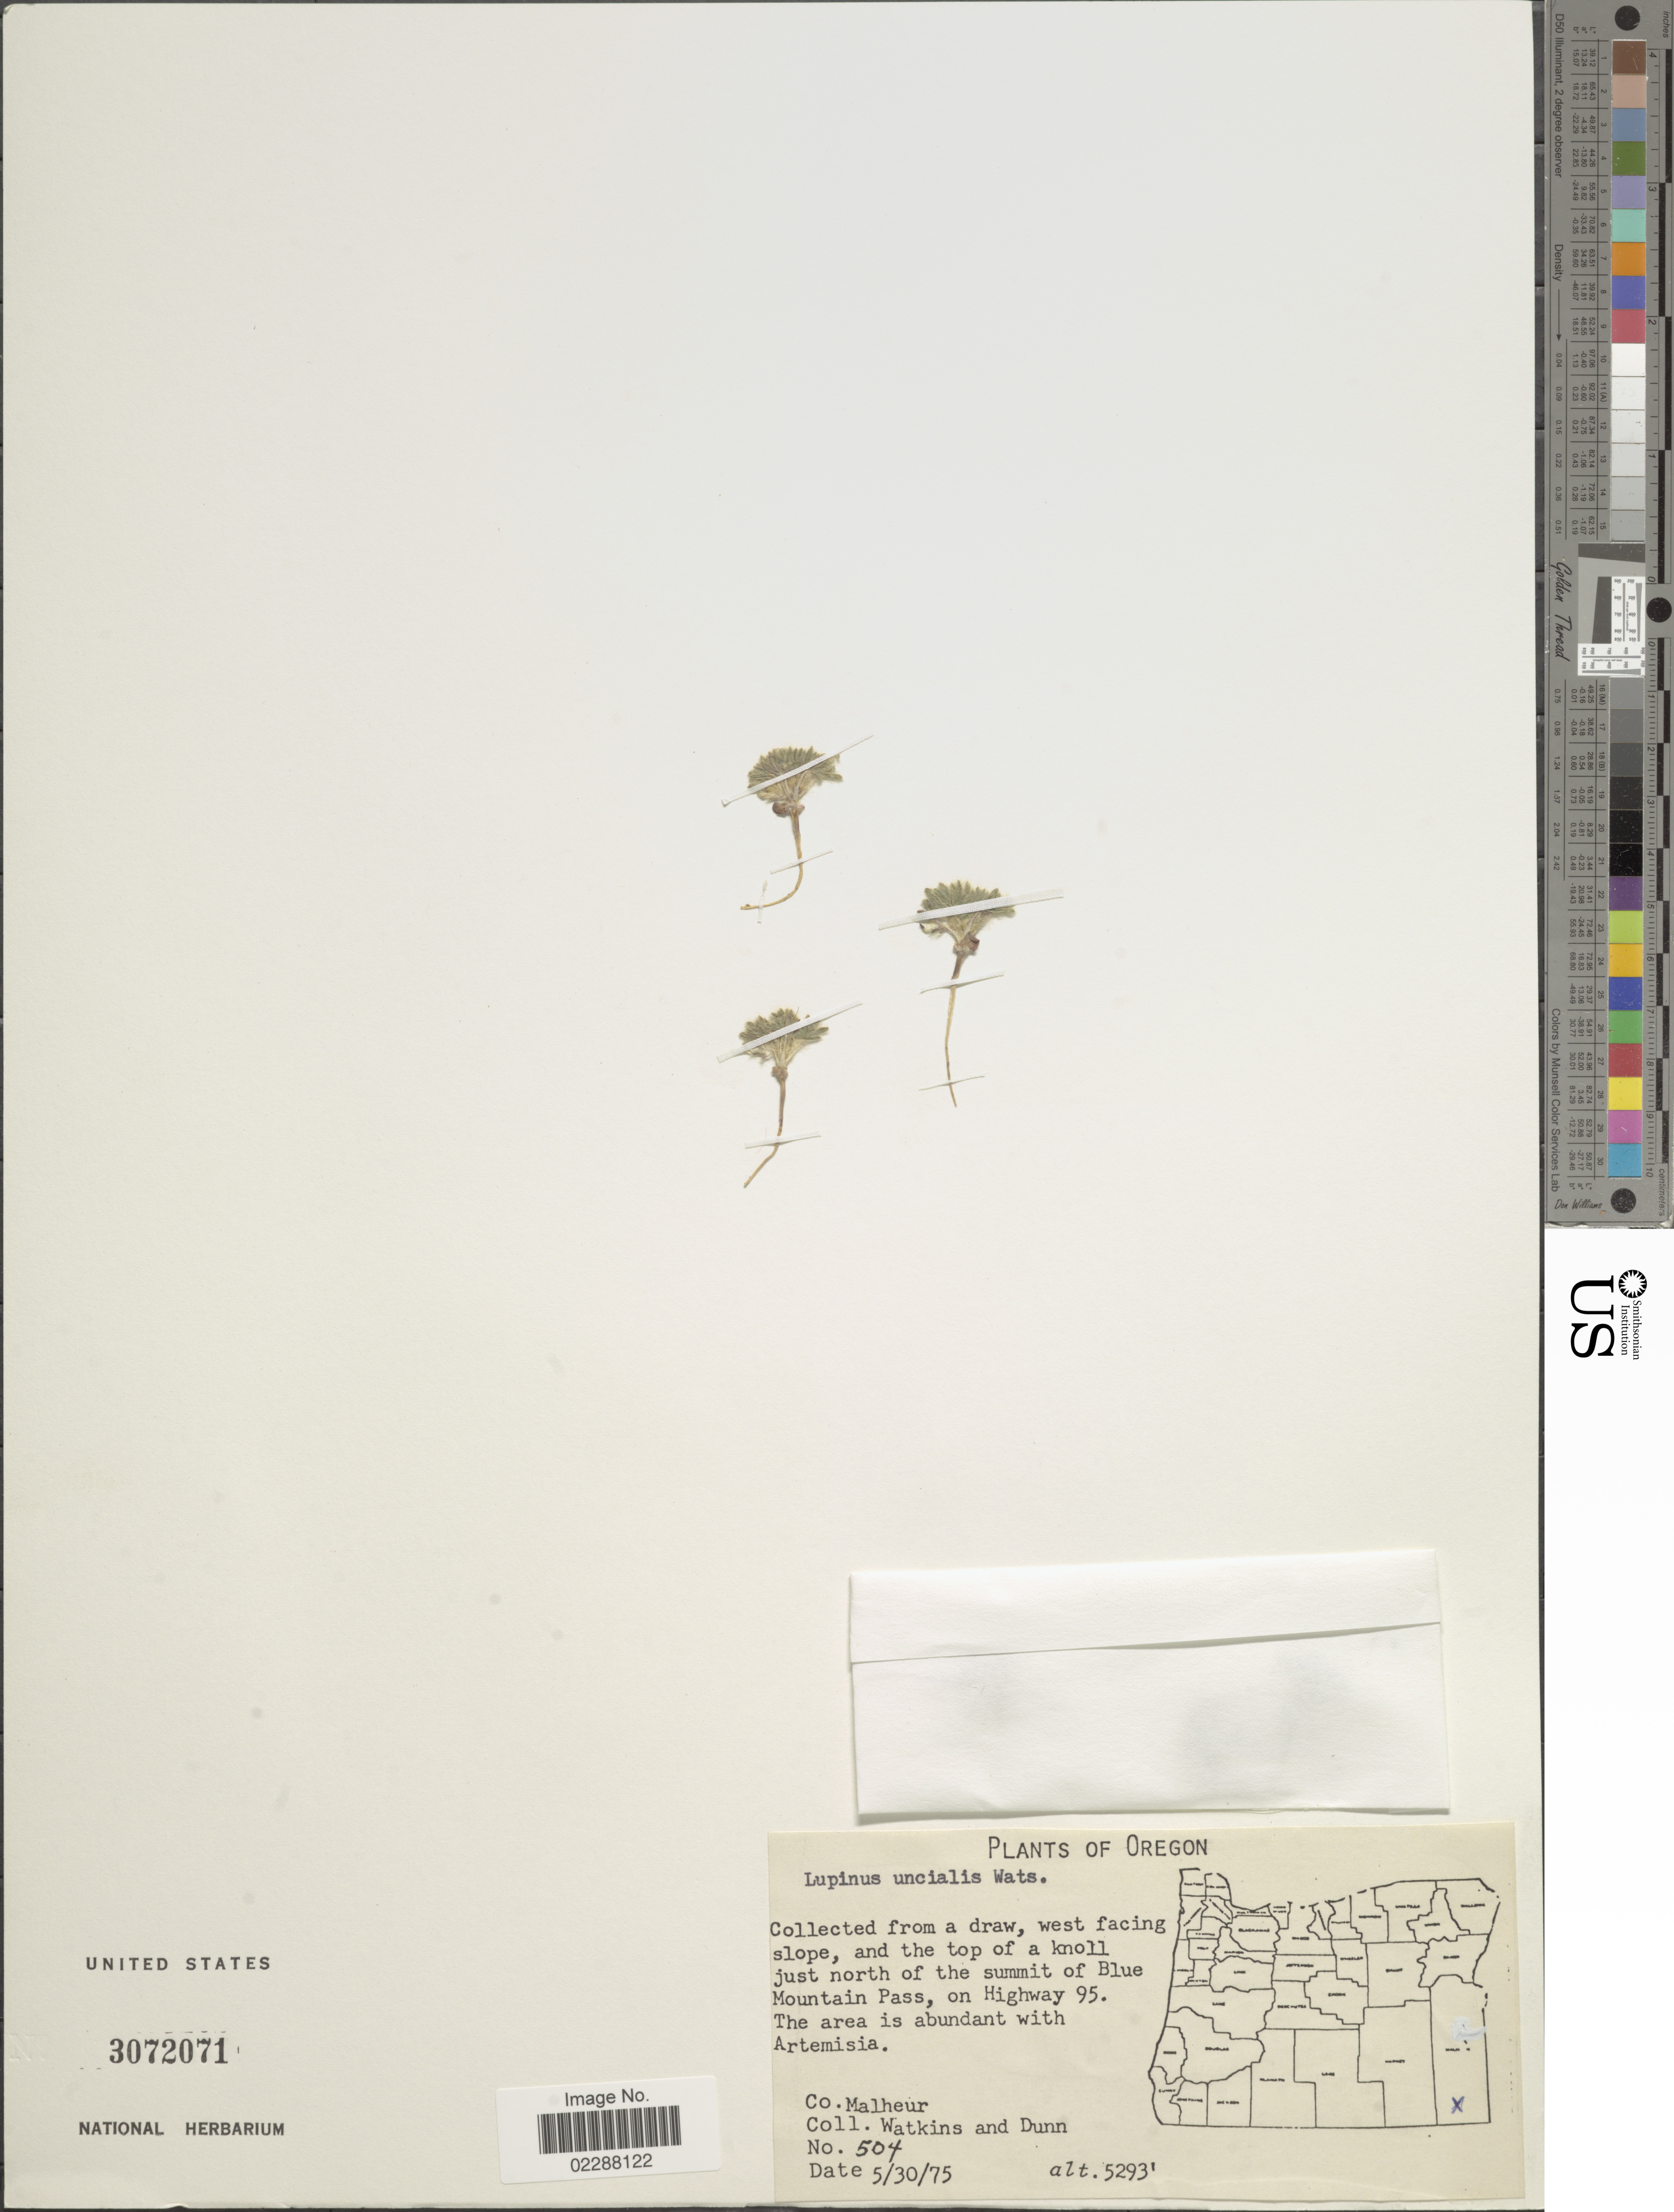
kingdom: Plantae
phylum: Tracheophyta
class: Magnoliopsida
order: Fabales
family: Fabaceae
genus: Lupinus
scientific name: Lupinus uncialis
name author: S. Watson in C. King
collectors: Watkins, -- & Dunn, --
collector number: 504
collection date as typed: Transcribed d/m/y: 30/5/75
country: United States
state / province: Oregon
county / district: Malheur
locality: From a draw, west facing slope, and the top of a knoll just north of the summit of Blue Mountain Pass, on Highway 95, Co. Malheur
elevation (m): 1613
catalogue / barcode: US 3072071